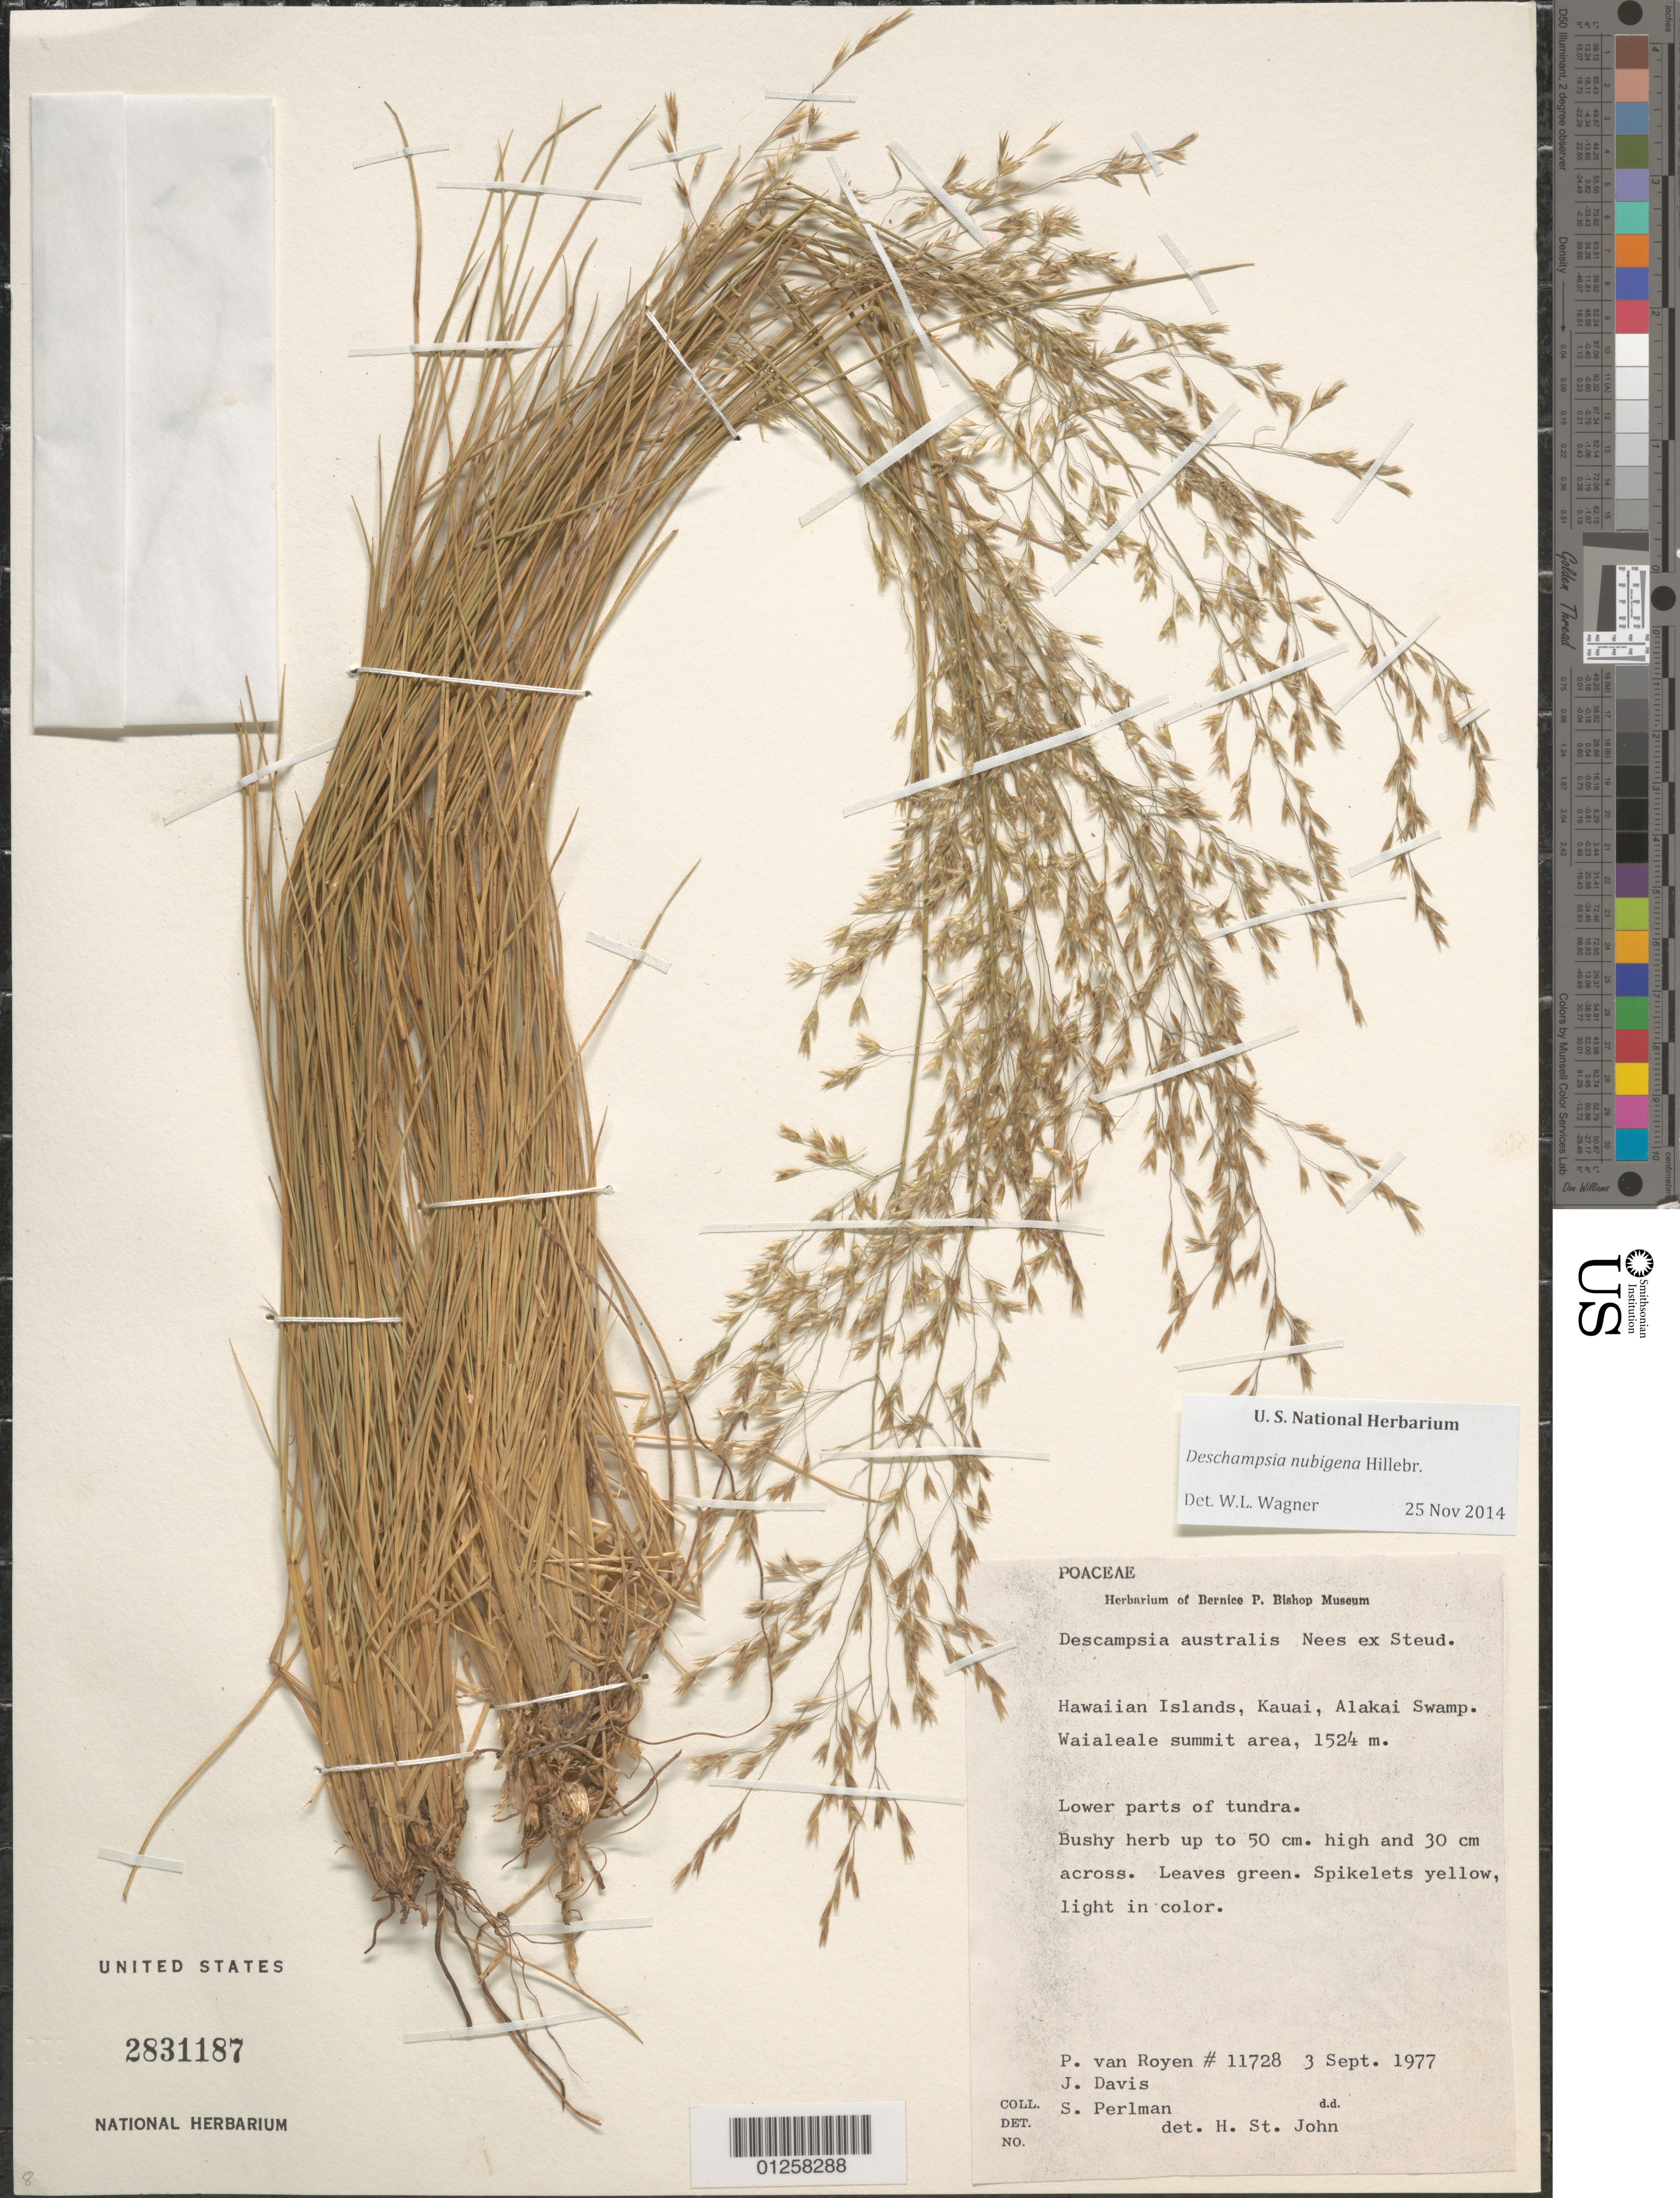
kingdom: Plantae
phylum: Tracheophyta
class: Liliopsida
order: Poales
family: Poaceae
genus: Deschampsia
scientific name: Deschampsia nubigena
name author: Hillebr.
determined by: Wagner, W. L., (BOT), Smithsonian Institution - National Museum of Natural History (UNITED STATES)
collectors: P. van Royen, J. Davis & S. Perlman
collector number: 11728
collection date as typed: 3 Sep 1977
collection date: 1977-09-03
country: United States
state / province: Hawaii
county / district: Kauai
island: Kaua'i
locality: Alakai Swamp, Waialeale summit area.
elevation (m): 1524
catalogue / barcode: US 2831187